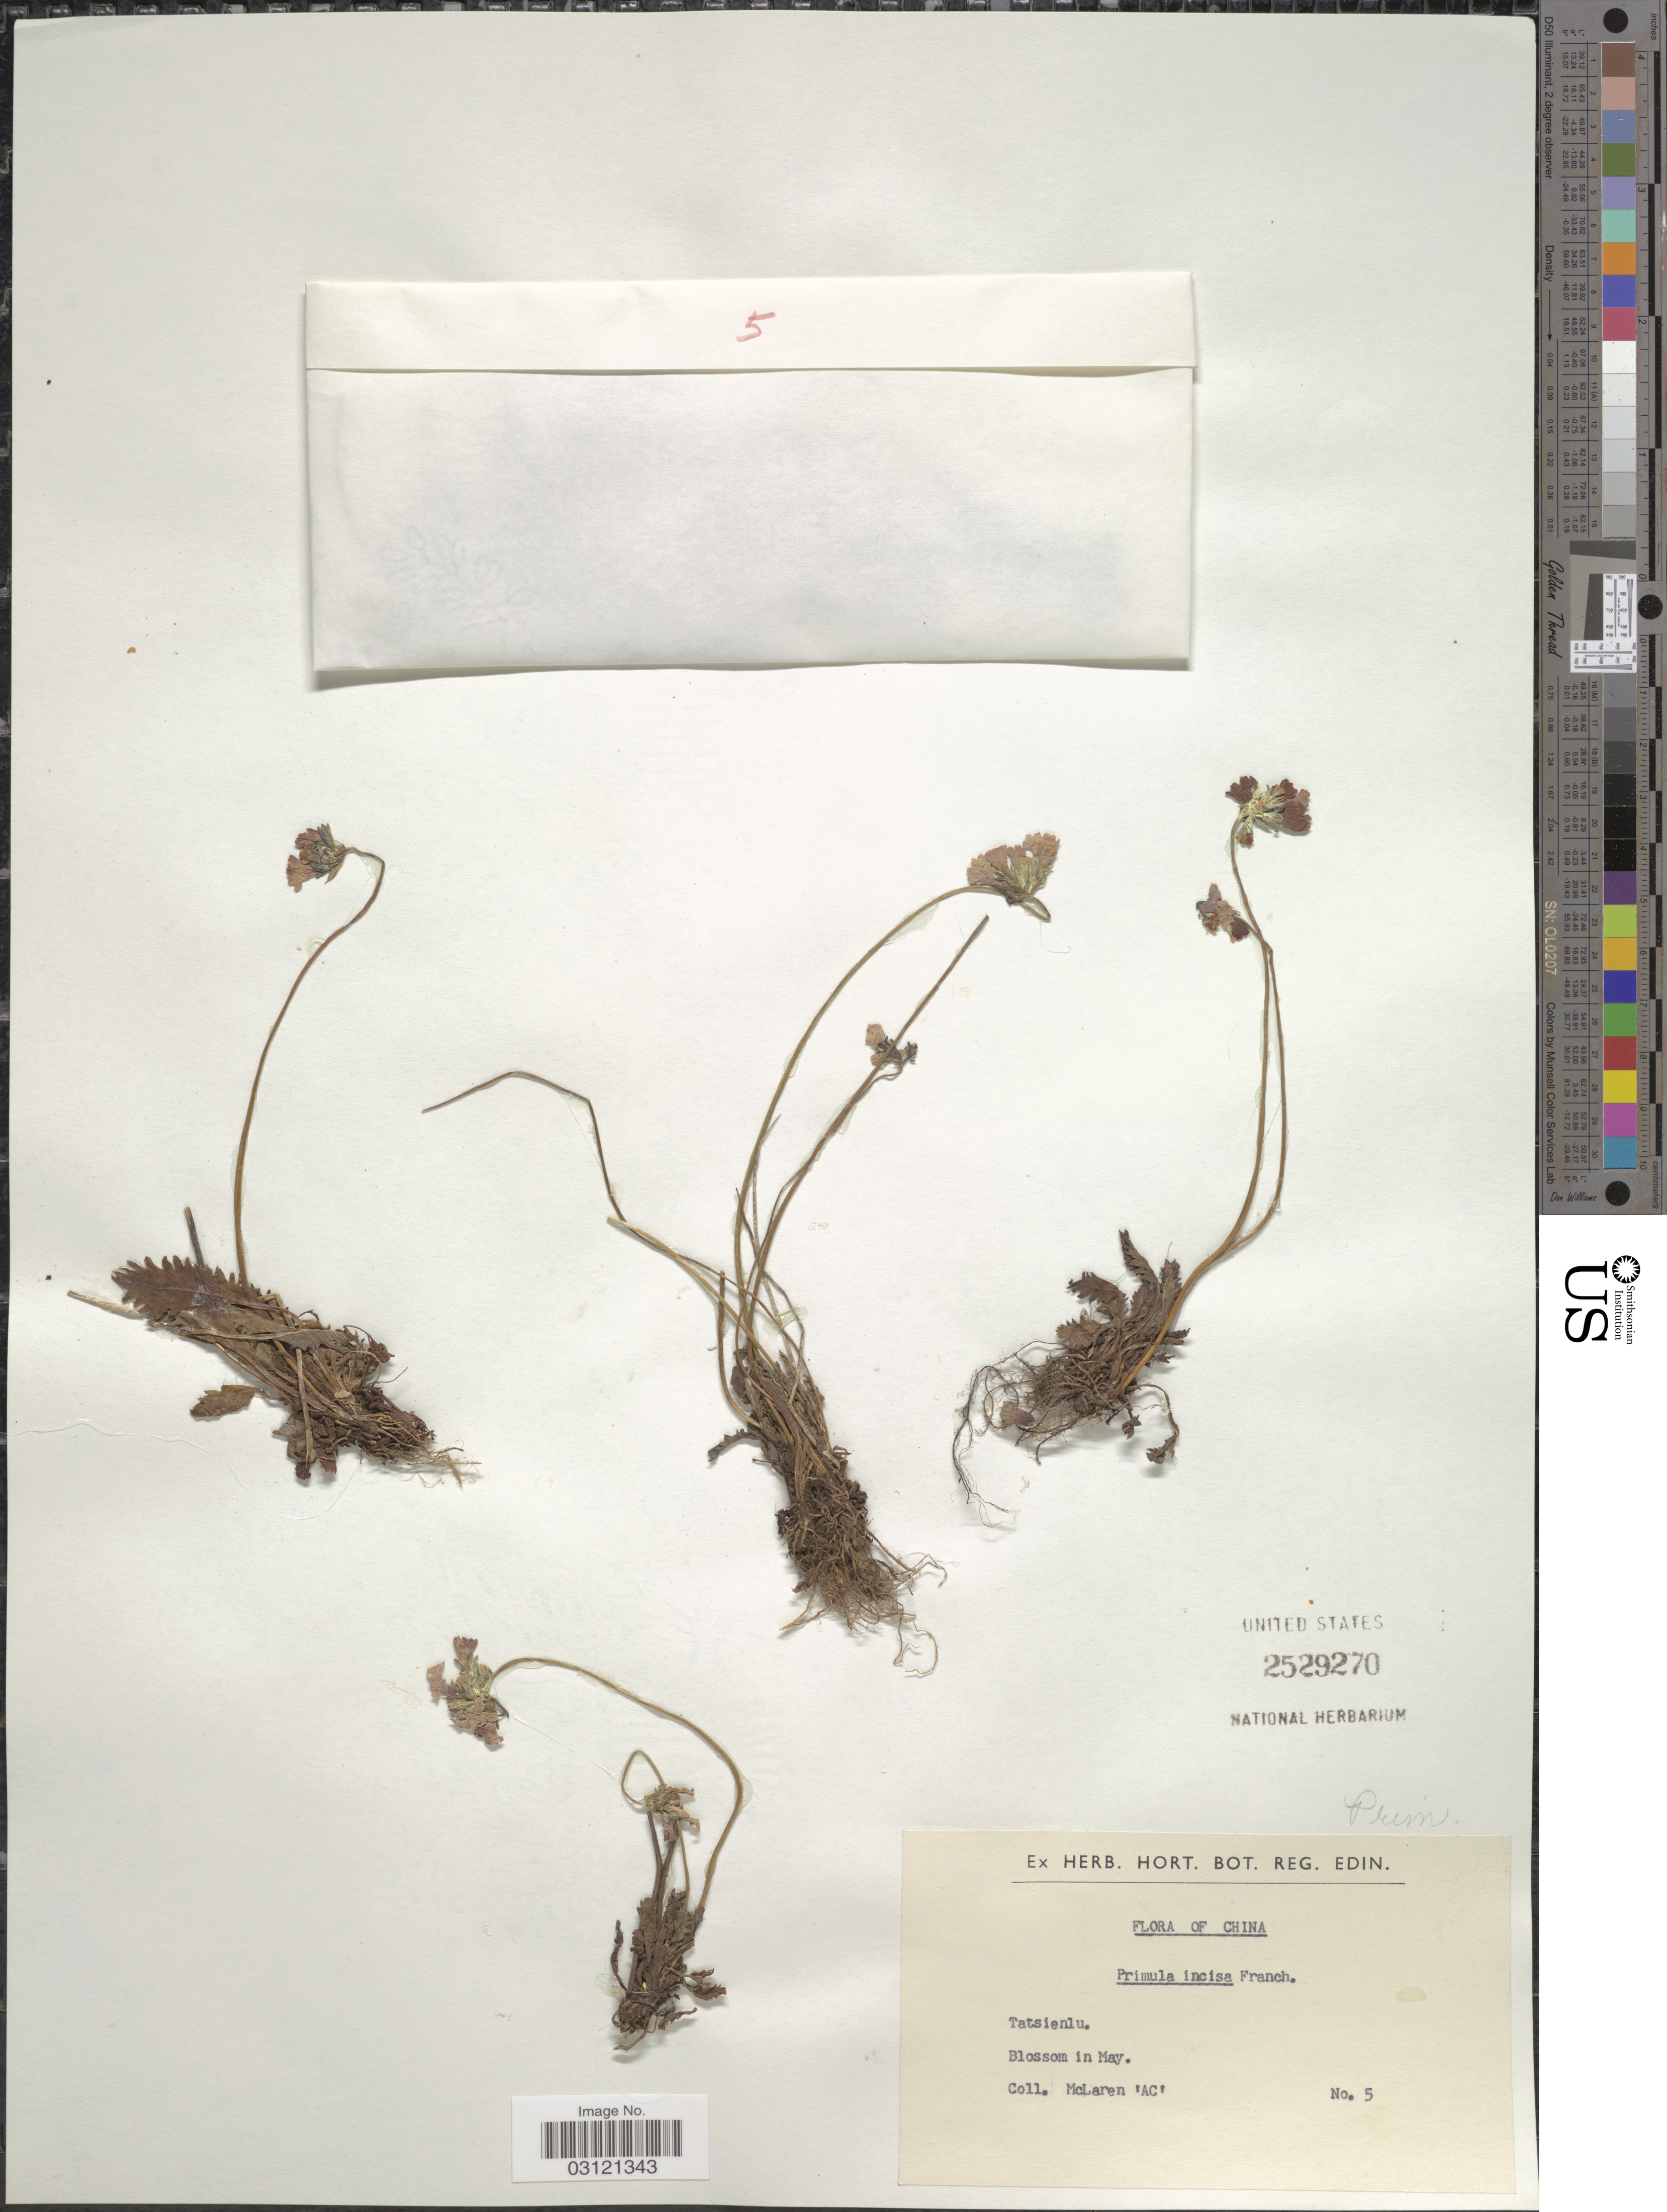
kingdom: Plantae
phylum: Tracheophyta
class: Magnoliopsida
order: Ericales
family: Primulaceae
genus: Primula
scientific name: Primula incisa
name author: Franch.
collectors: McLaren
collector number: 5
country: China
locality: Tatsienlu.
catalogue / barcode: US 2529270